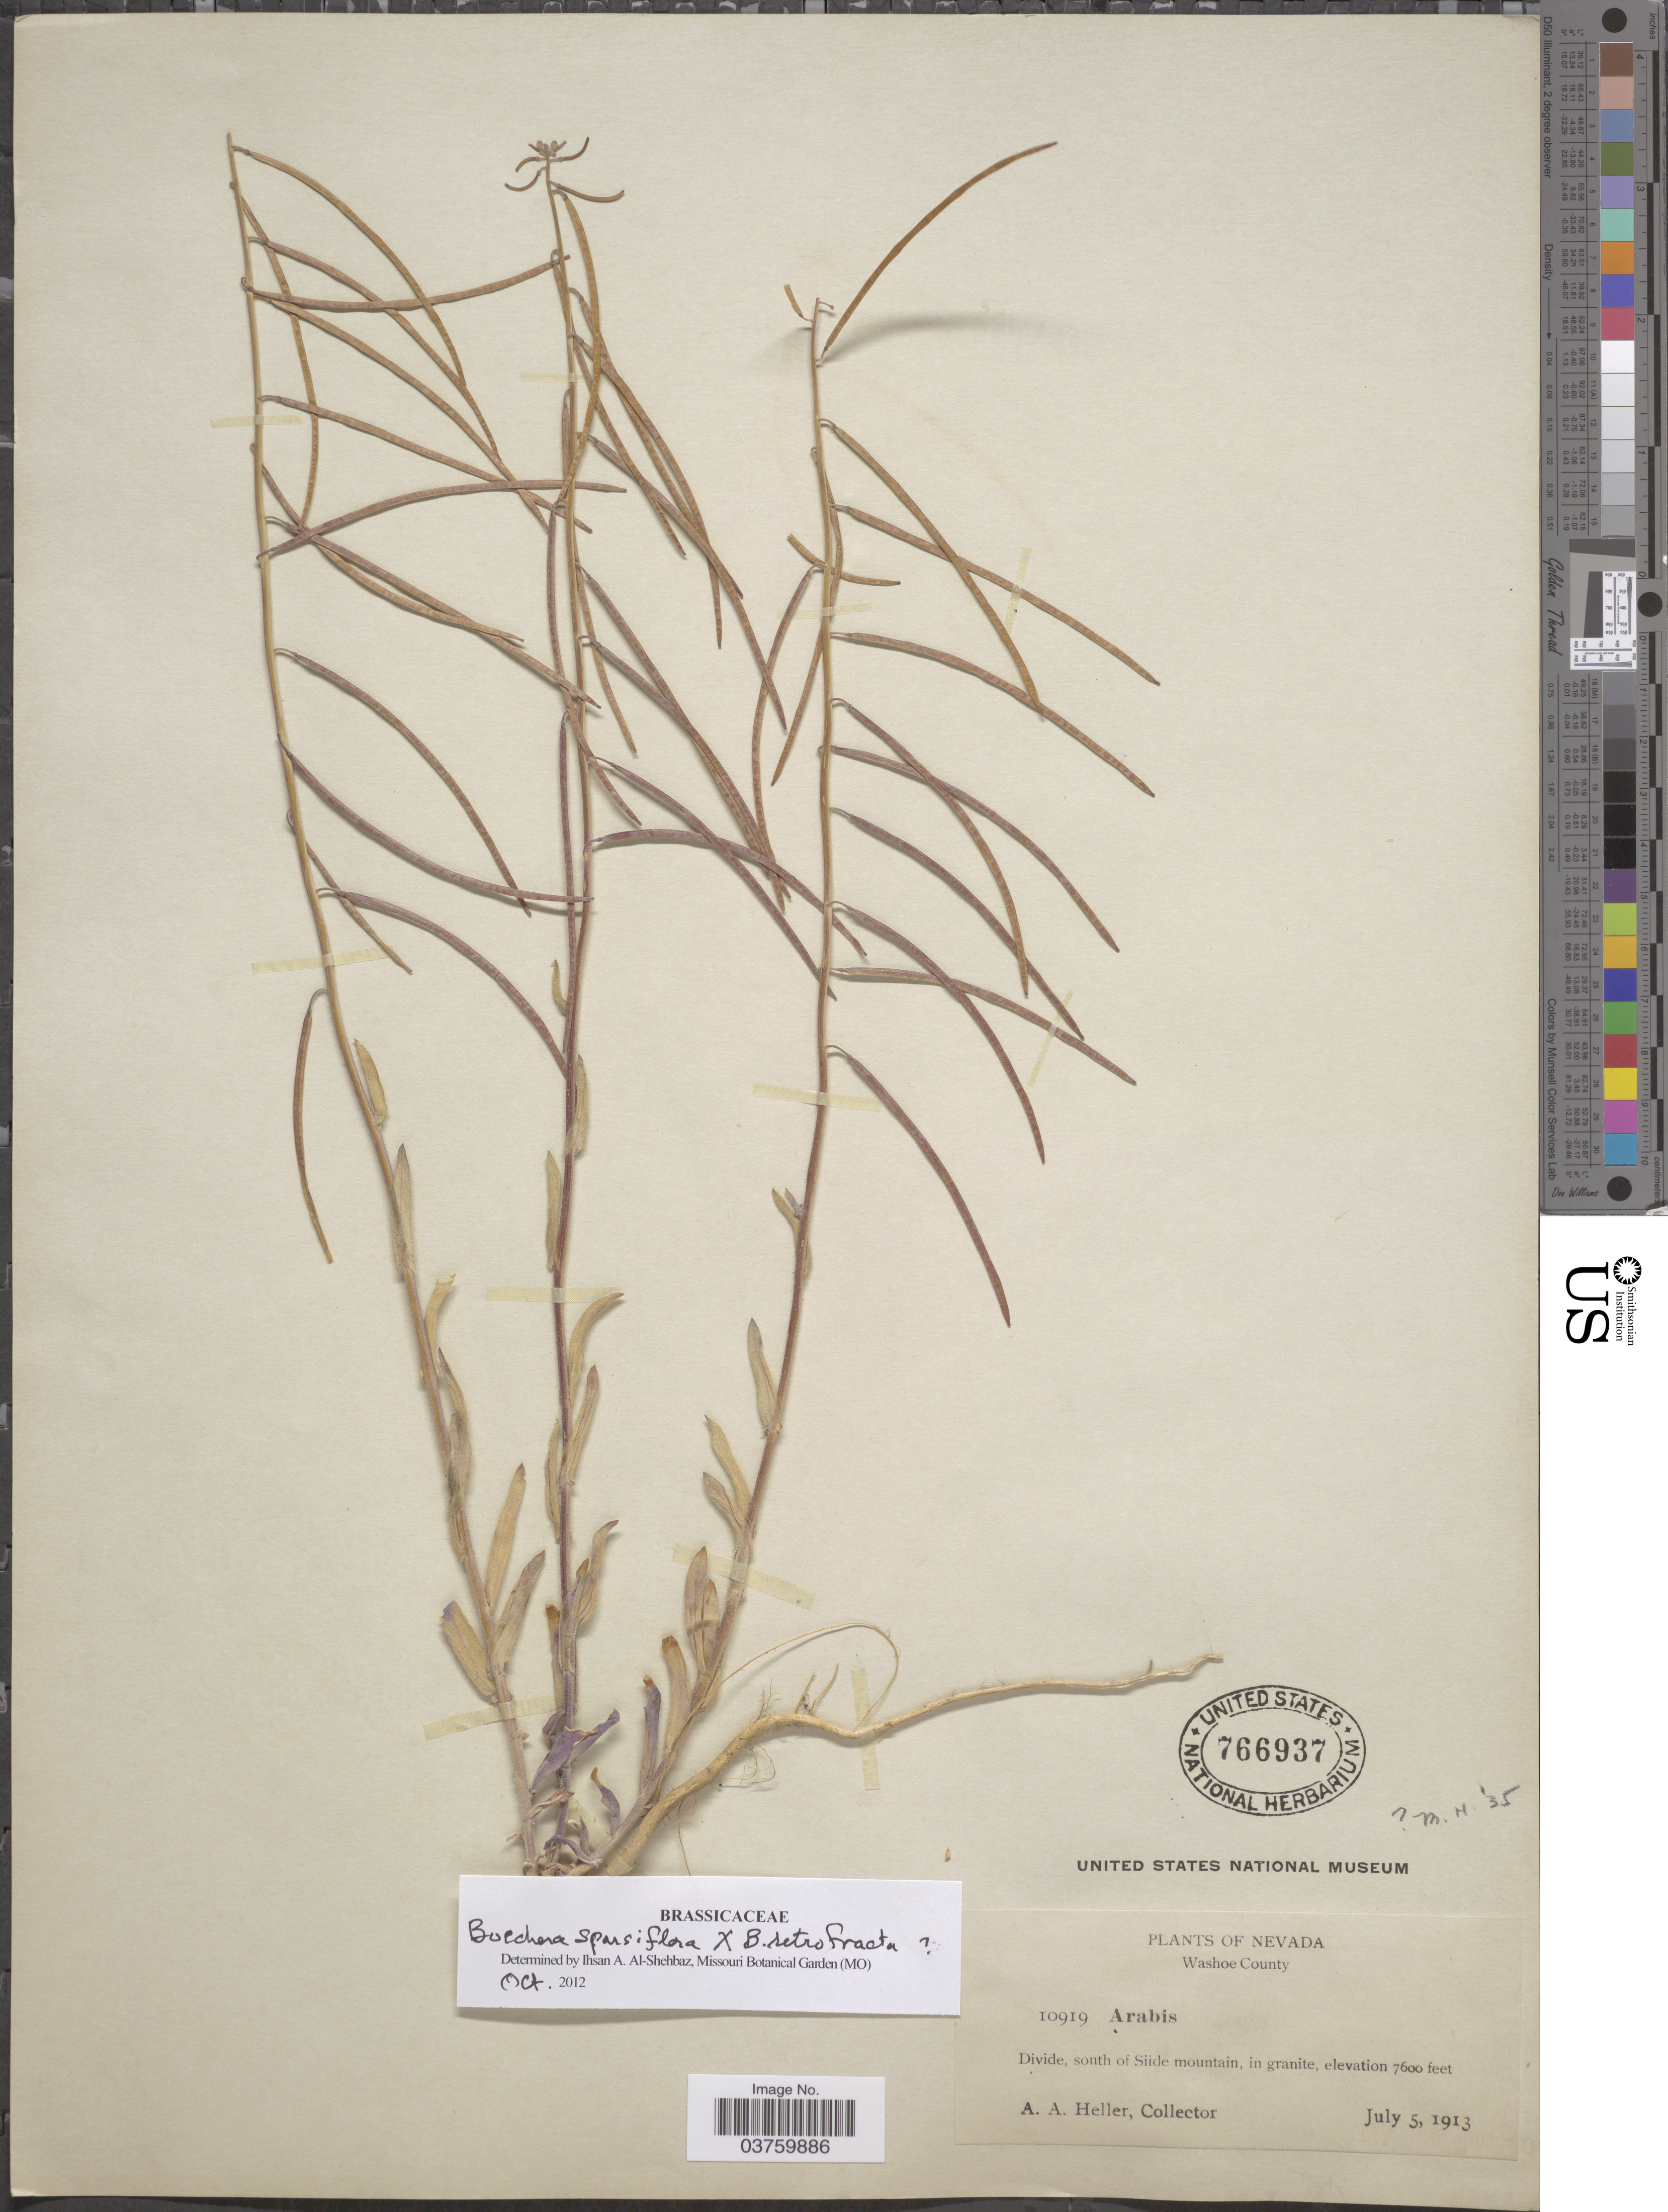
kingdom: Plantae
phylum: Tracheophyta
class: Magnoliopsida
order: Brassicales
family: Brassicaceae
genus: Boechera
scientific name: Boechera sparsiflora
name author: (Nutt.) Dorn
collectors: A. A. Heller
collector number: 10919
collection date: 1913-07-05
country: United States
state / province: Nevada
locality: Washoe County. Divide, south of Siide mountain.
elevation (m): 2316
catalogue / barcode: US 766937